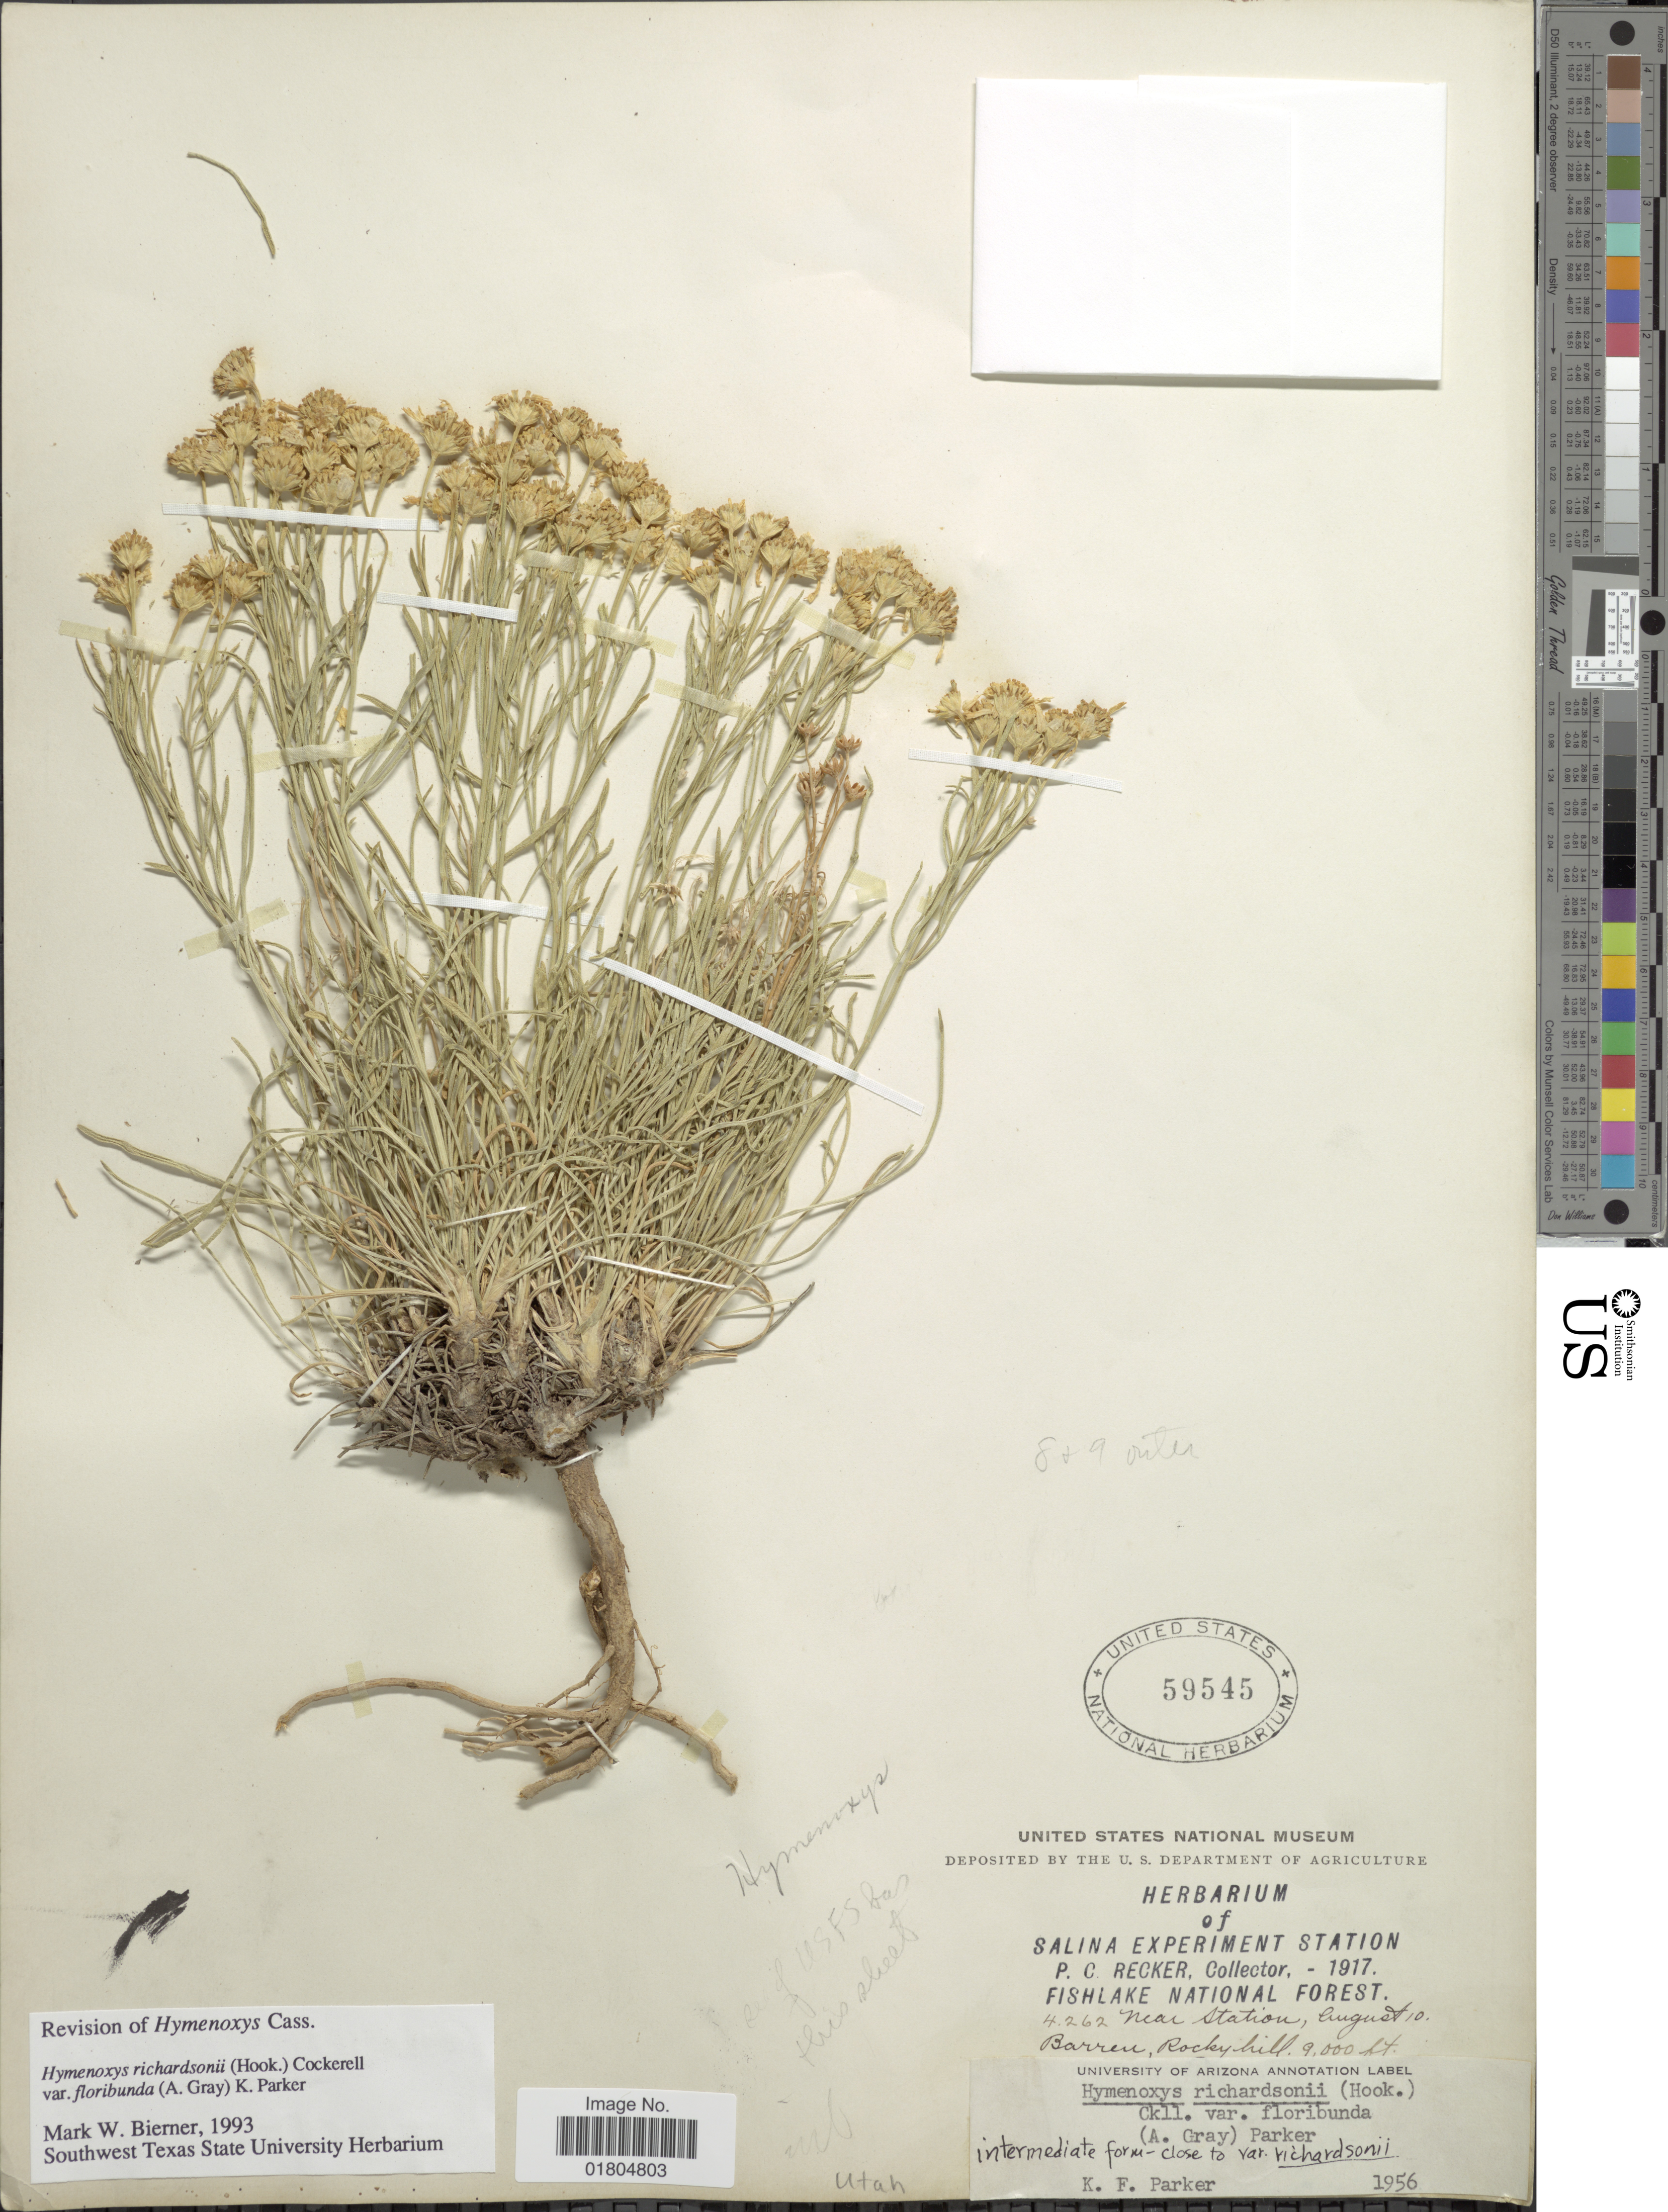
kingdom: Plantae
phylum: Tracheophyta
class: Magnoliopsida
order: Asterales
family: Asteraceae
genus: Hymenoxys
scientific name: Hymenoxys richardsonii var. floribunda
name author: (A. Gray) K.F. Parker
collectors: P. Recker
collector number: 4262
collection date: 1917-08-10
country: United States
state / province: Utah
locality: Near Station.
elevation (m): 2743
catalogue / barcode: US 59545